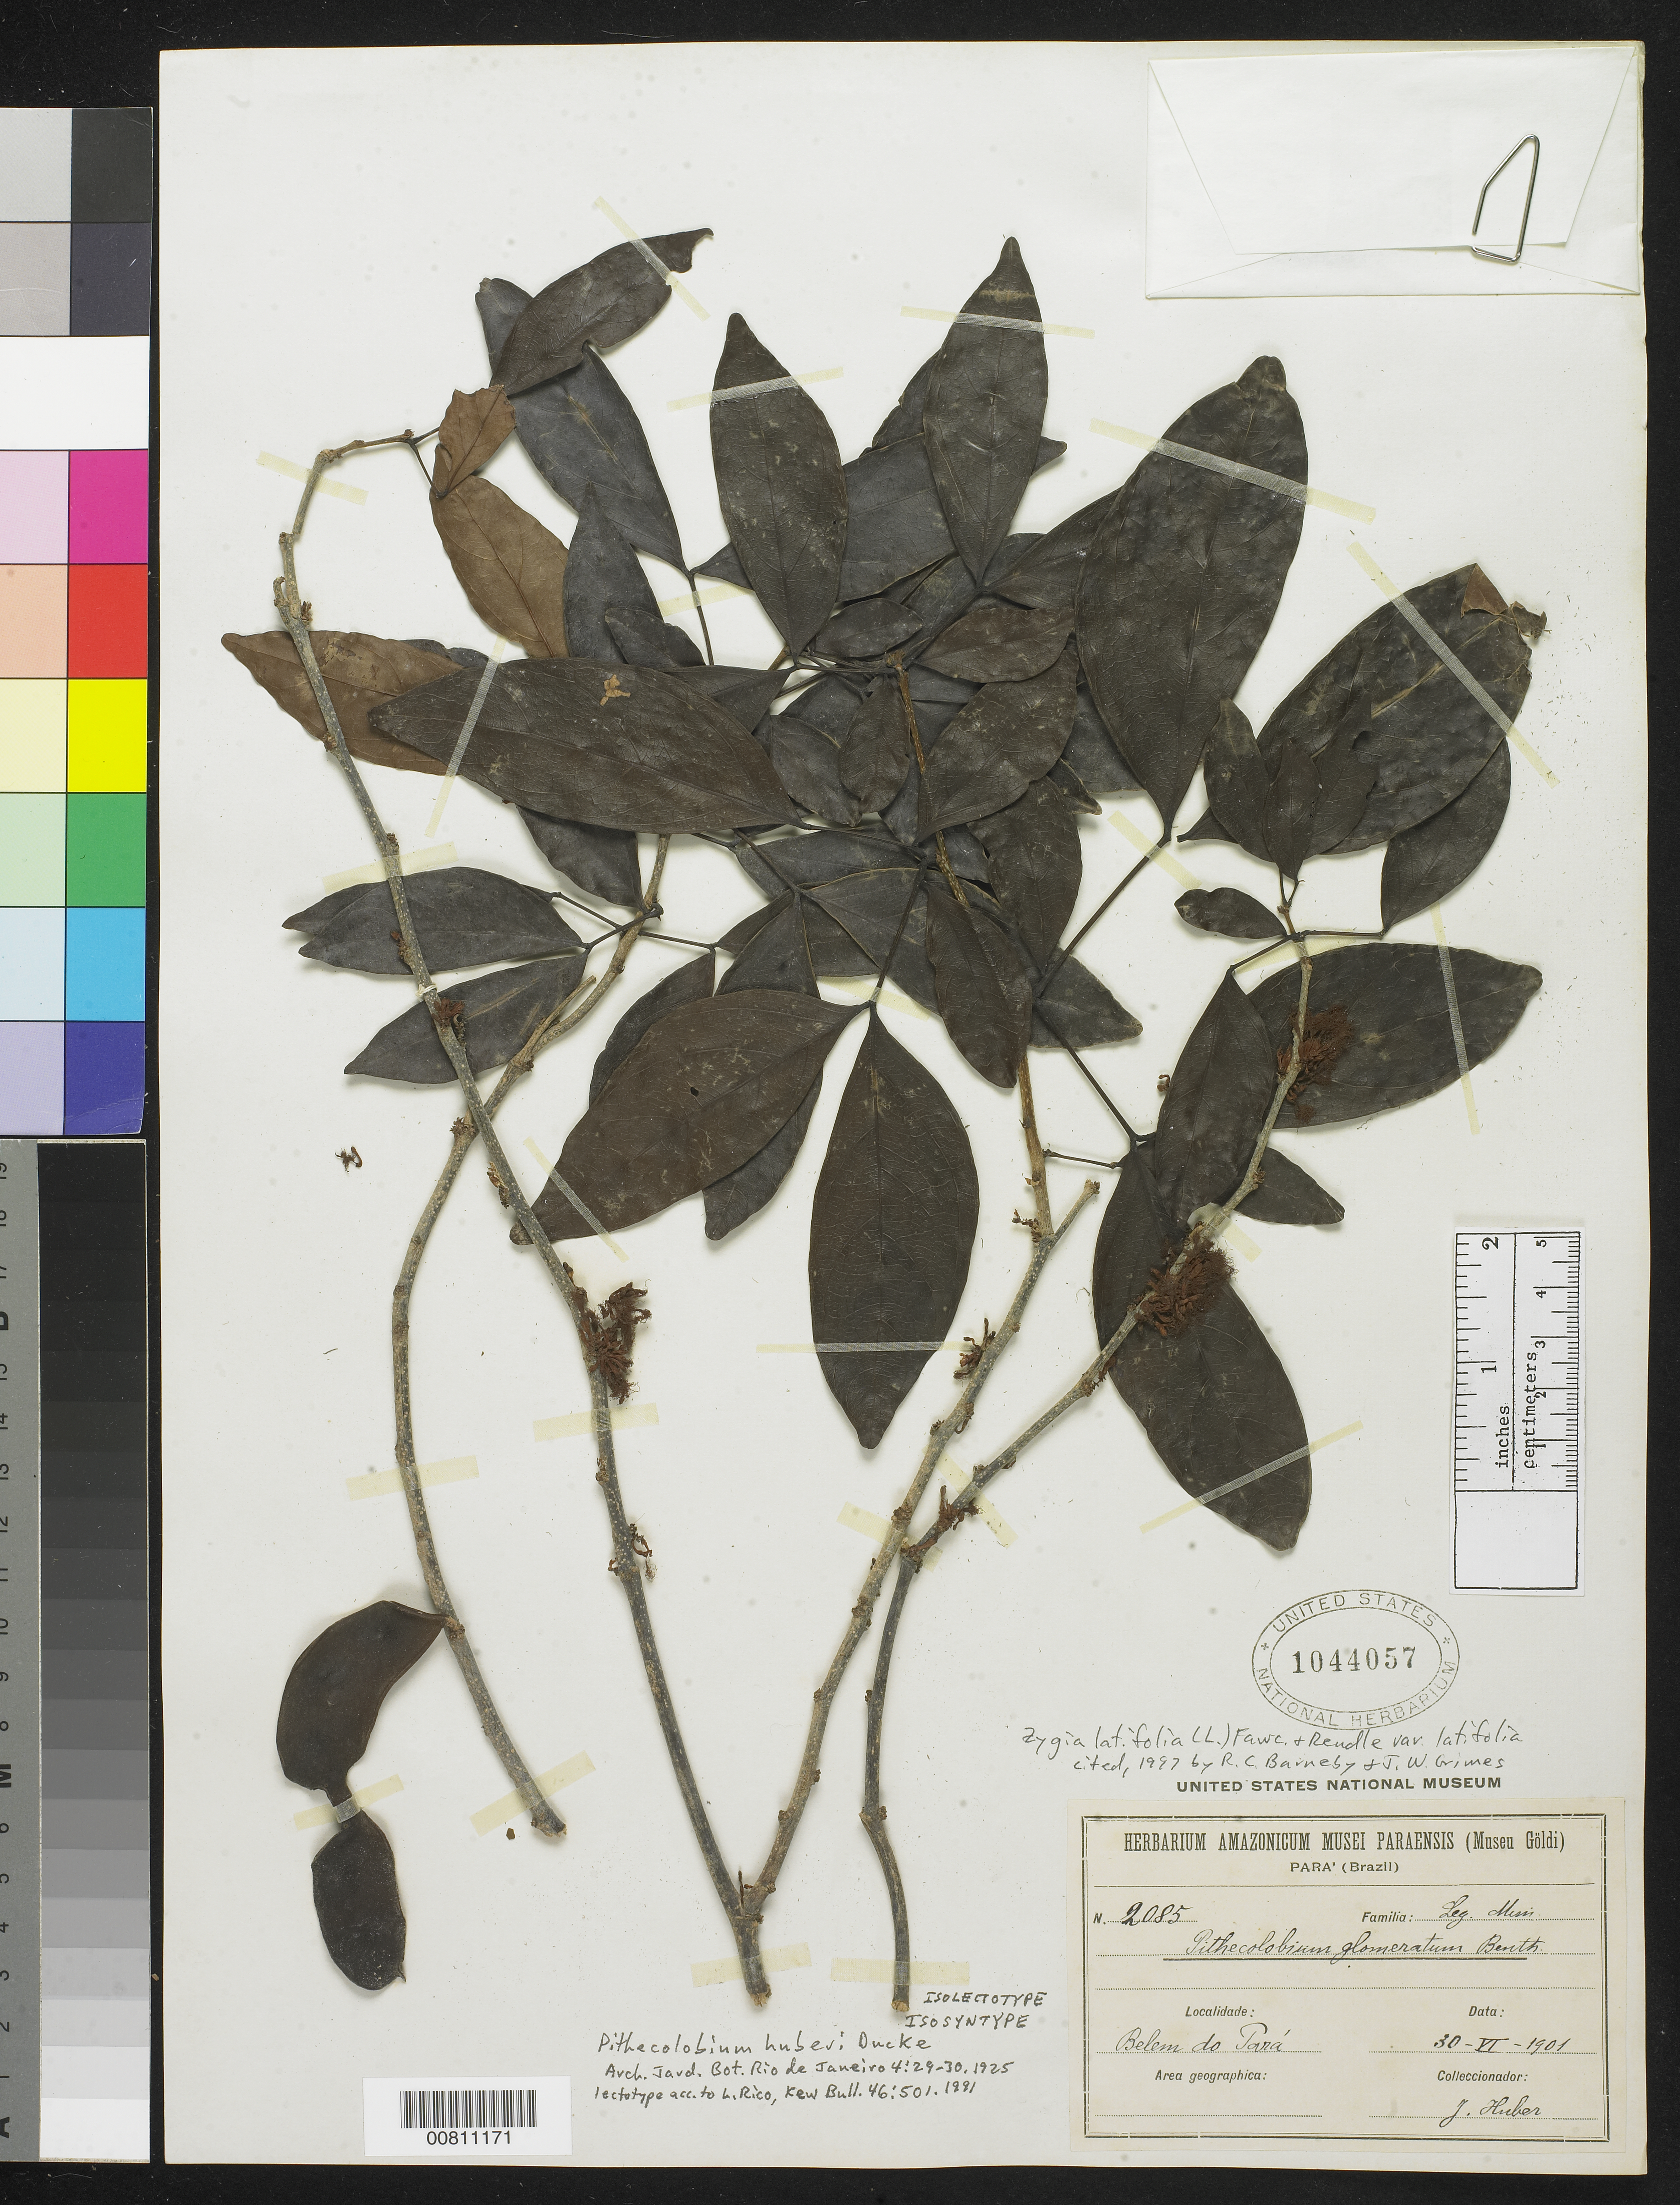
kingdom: Plantae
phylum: Tracheophyta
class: Magnoliopsida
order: Fabales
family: Fabaceae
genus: Pithecellobium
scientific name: Pithecellobium huberi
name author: Ducke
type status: Isolectotype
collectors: J. Huber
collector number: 2085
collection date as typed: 30 Jun 1901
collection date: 1901-06-30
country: Brazil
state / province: Pará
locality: Belem do Pará.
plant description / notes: Cited 1997 by R.C. Barneby & J.W. Grimes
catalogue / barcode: US 1044057